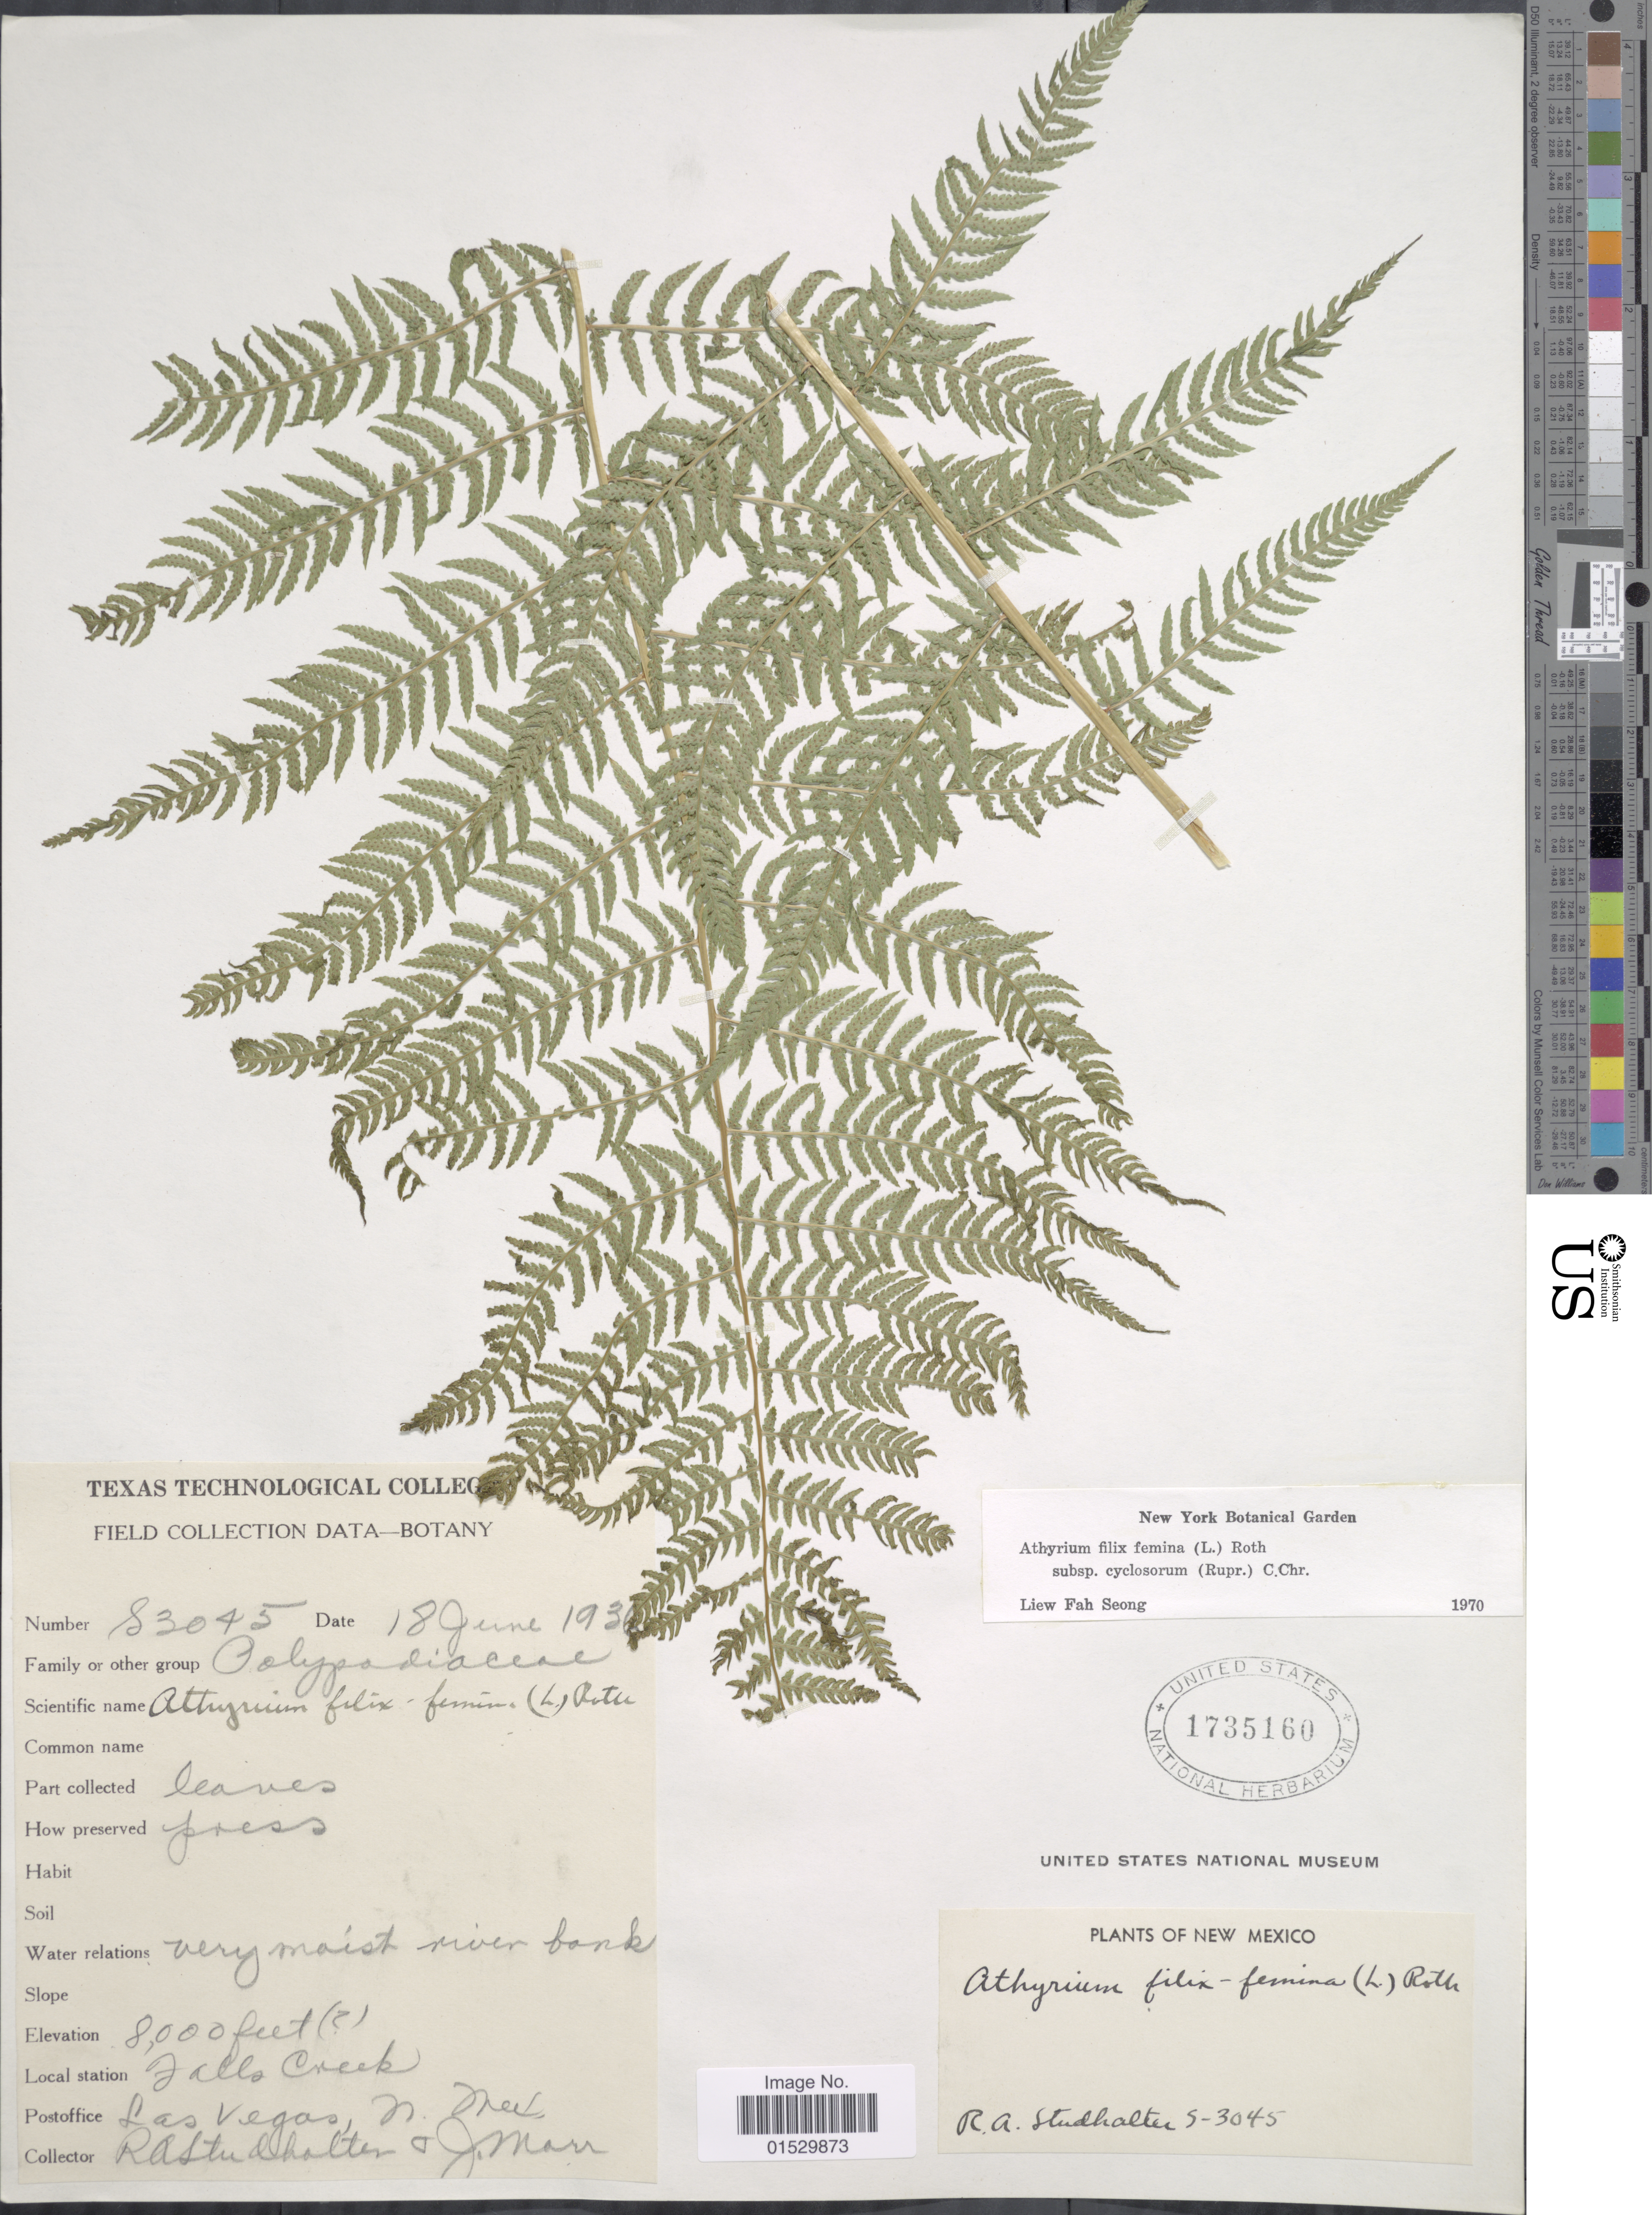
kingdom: Plantae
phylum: Tracheophyta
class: Polypodiopsida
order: Polypodiales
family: Athyriaceae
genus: Athyrium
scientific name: Athyrium filix-femina subsp. cyclosorum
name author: (Rupr.) C. Chr.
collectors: R. Studhalter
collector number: S3045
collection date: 1930-06-18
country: United States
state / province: New Mexico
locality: Falls Creek, Las Vegas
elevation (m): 2438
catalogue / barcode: US 1735160